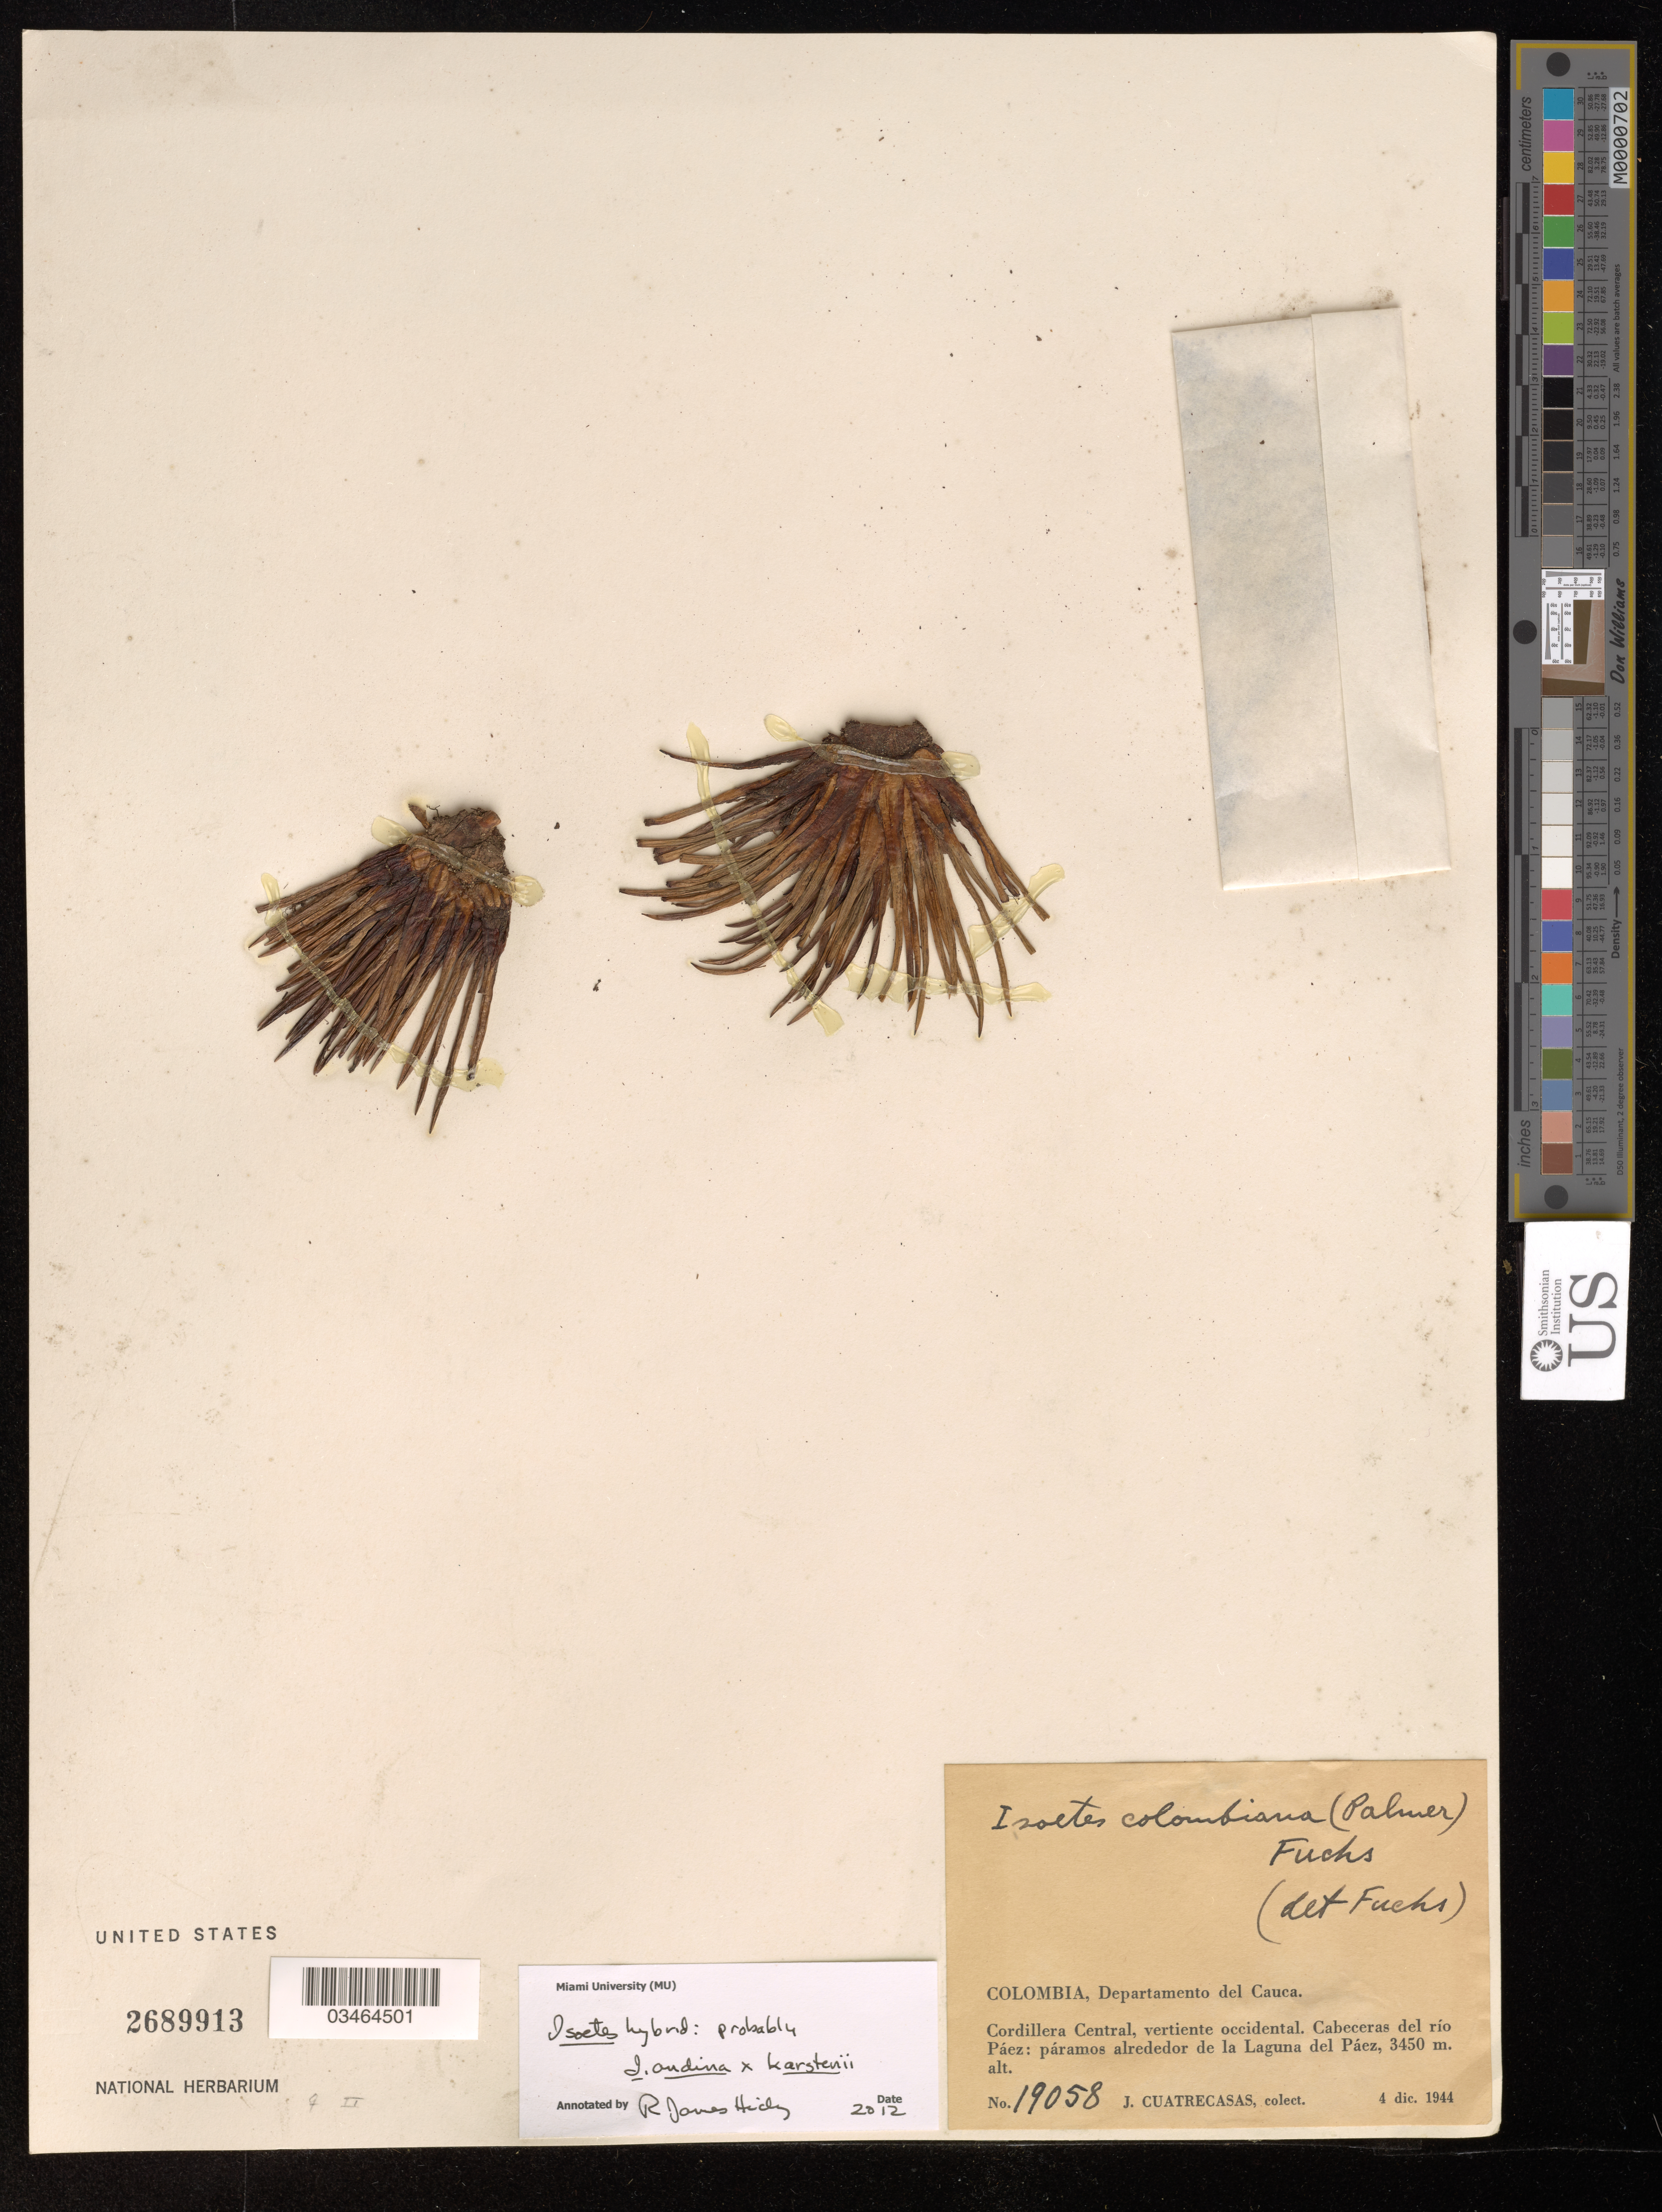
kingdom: Plantae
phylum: Tracheophyta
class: Lycopodiopsida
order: Isoetales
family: Isoetaceae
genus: Isoetes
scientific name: Isoetes andina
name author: Spruce ex Hook.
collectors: J. Cuatrecasas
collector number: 19058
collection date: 1944-12-04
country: Colombia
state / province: Cauca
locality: Cordillera Central, vertiente occidental. Cabeceras del río Páez: páramos alrededor de la Laguna del Páez.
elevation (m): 3450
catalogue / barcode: US 2689913